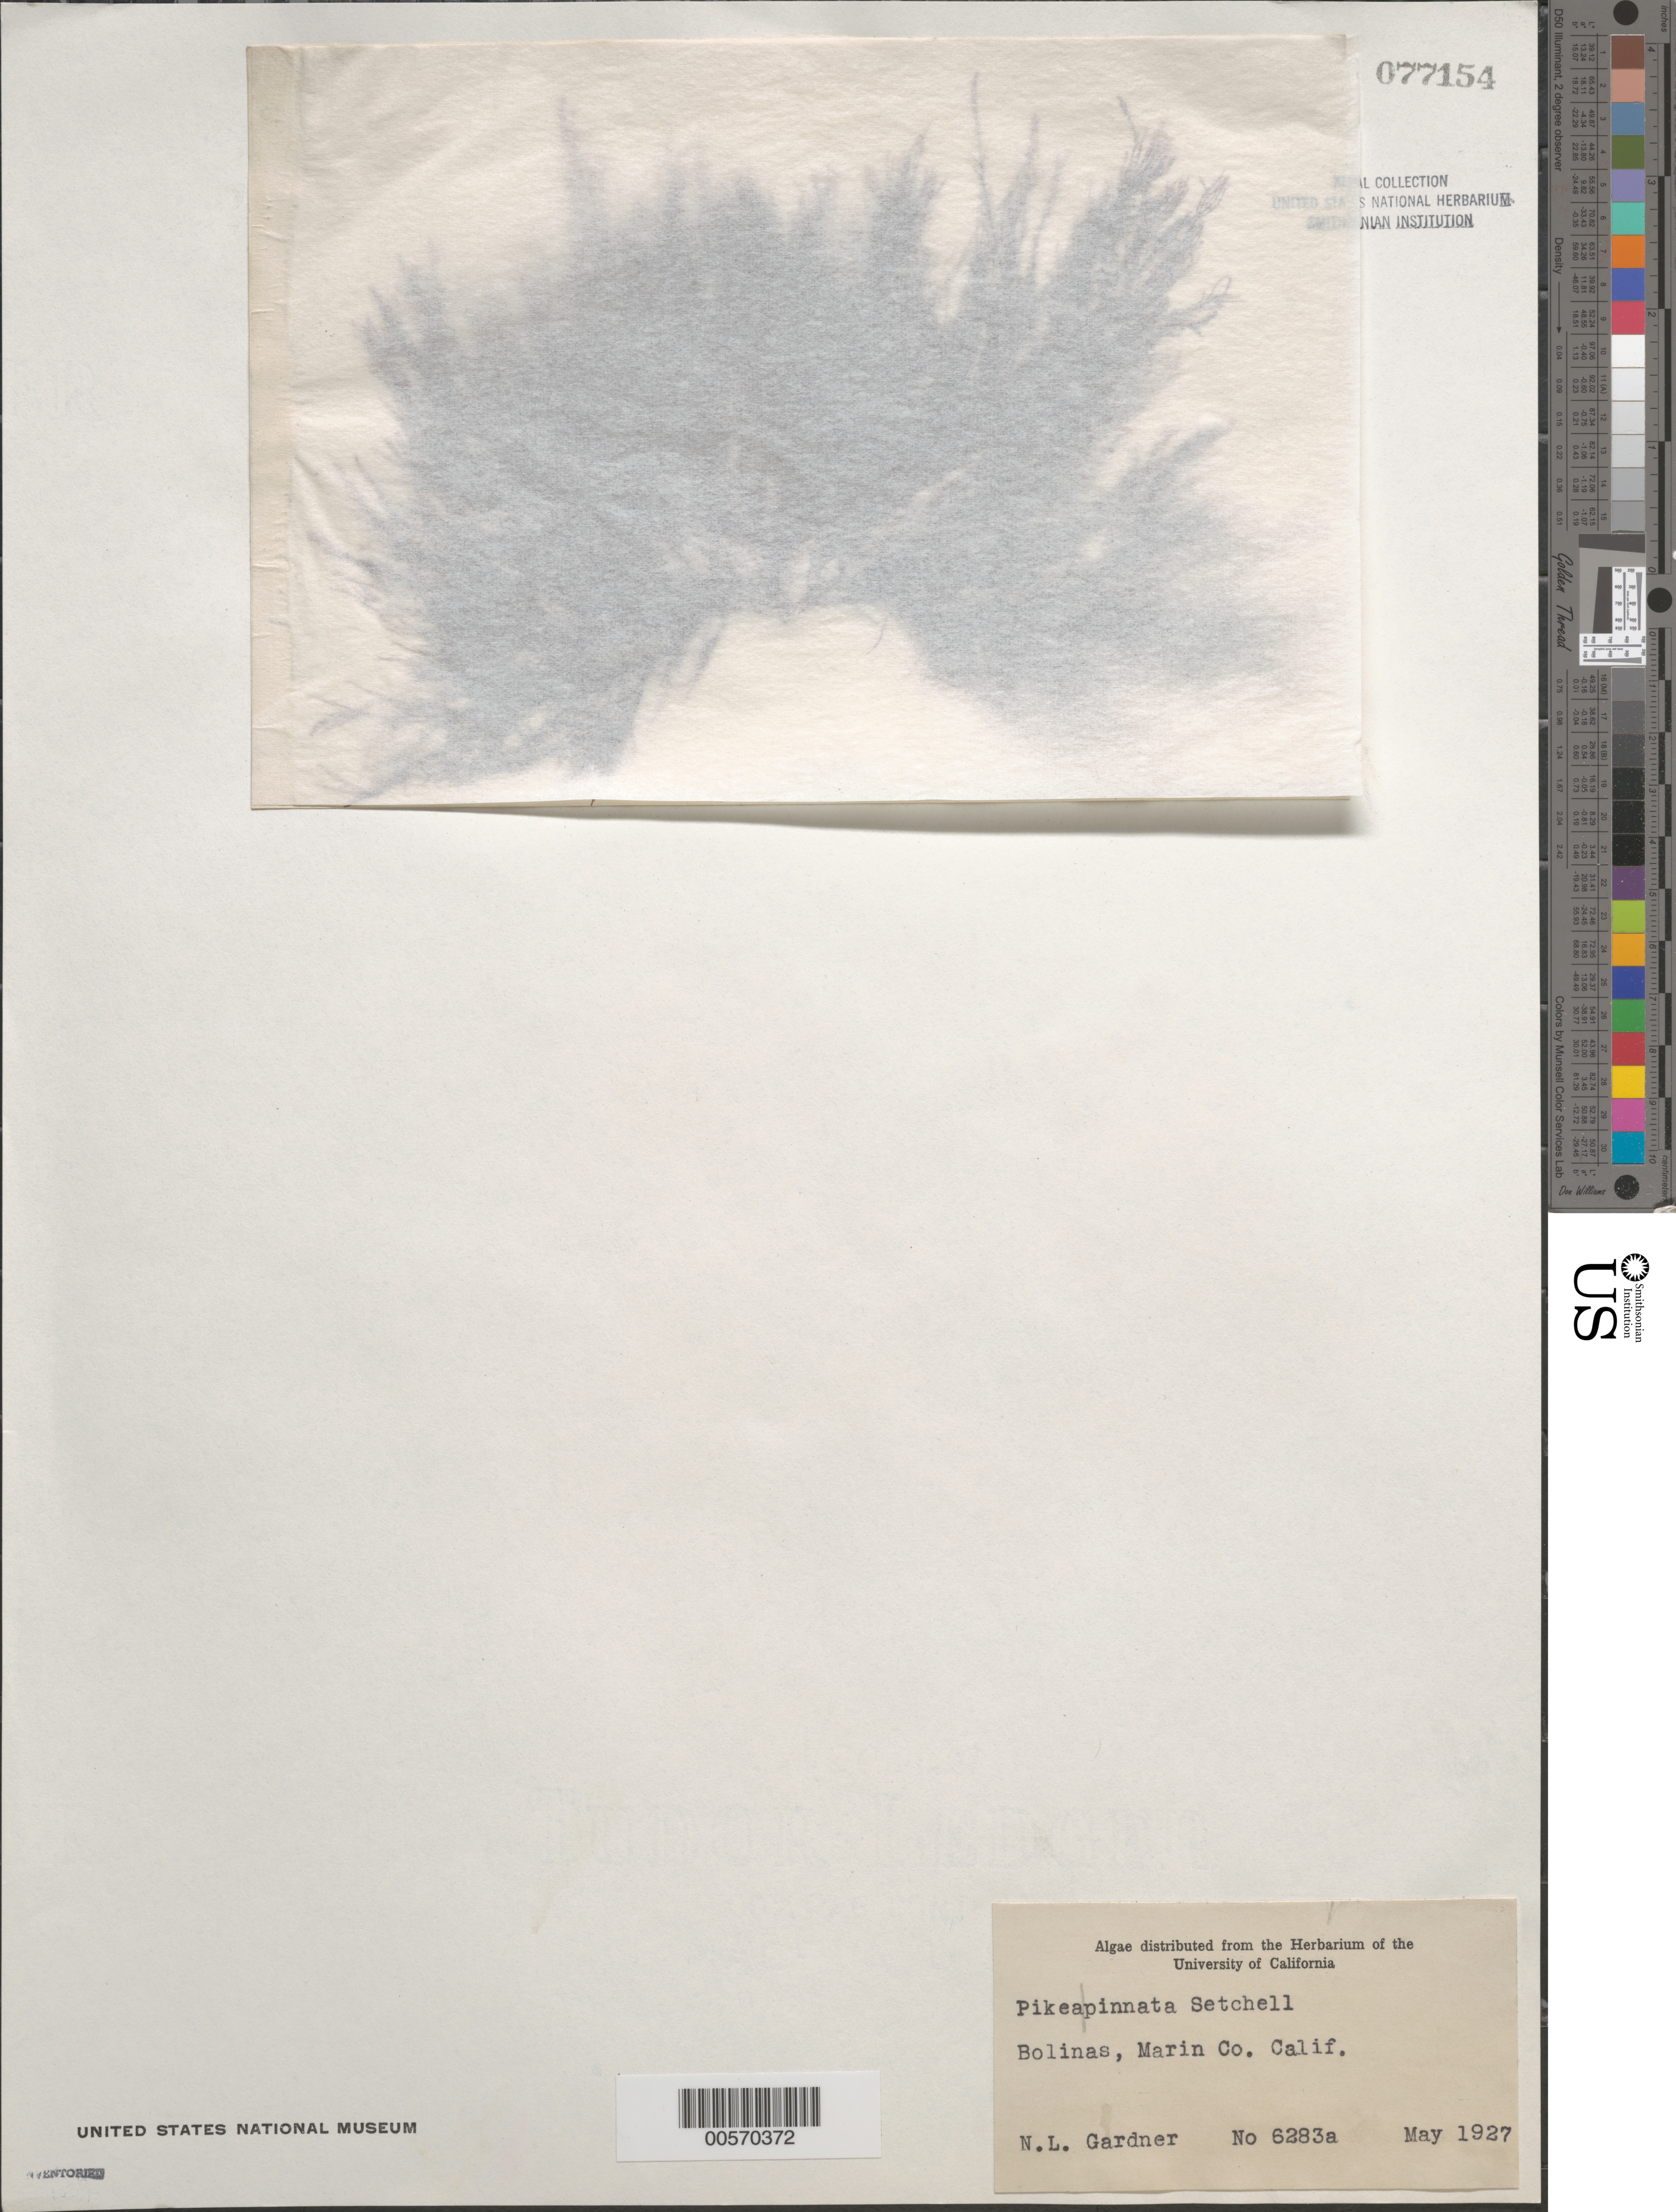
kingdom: Plantae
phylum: Rhodophyta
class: Florideophyceae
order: Gigartinales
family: Dumontiaceae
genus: Pikea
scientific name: Pikea pinnata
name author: Setch. in Collins et al.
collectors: N. Gardner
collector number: NLG 6283a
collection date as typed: May 1927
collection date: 1927-05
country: United States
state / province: California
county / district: Marin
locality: Bolinas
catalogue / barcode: US 77154